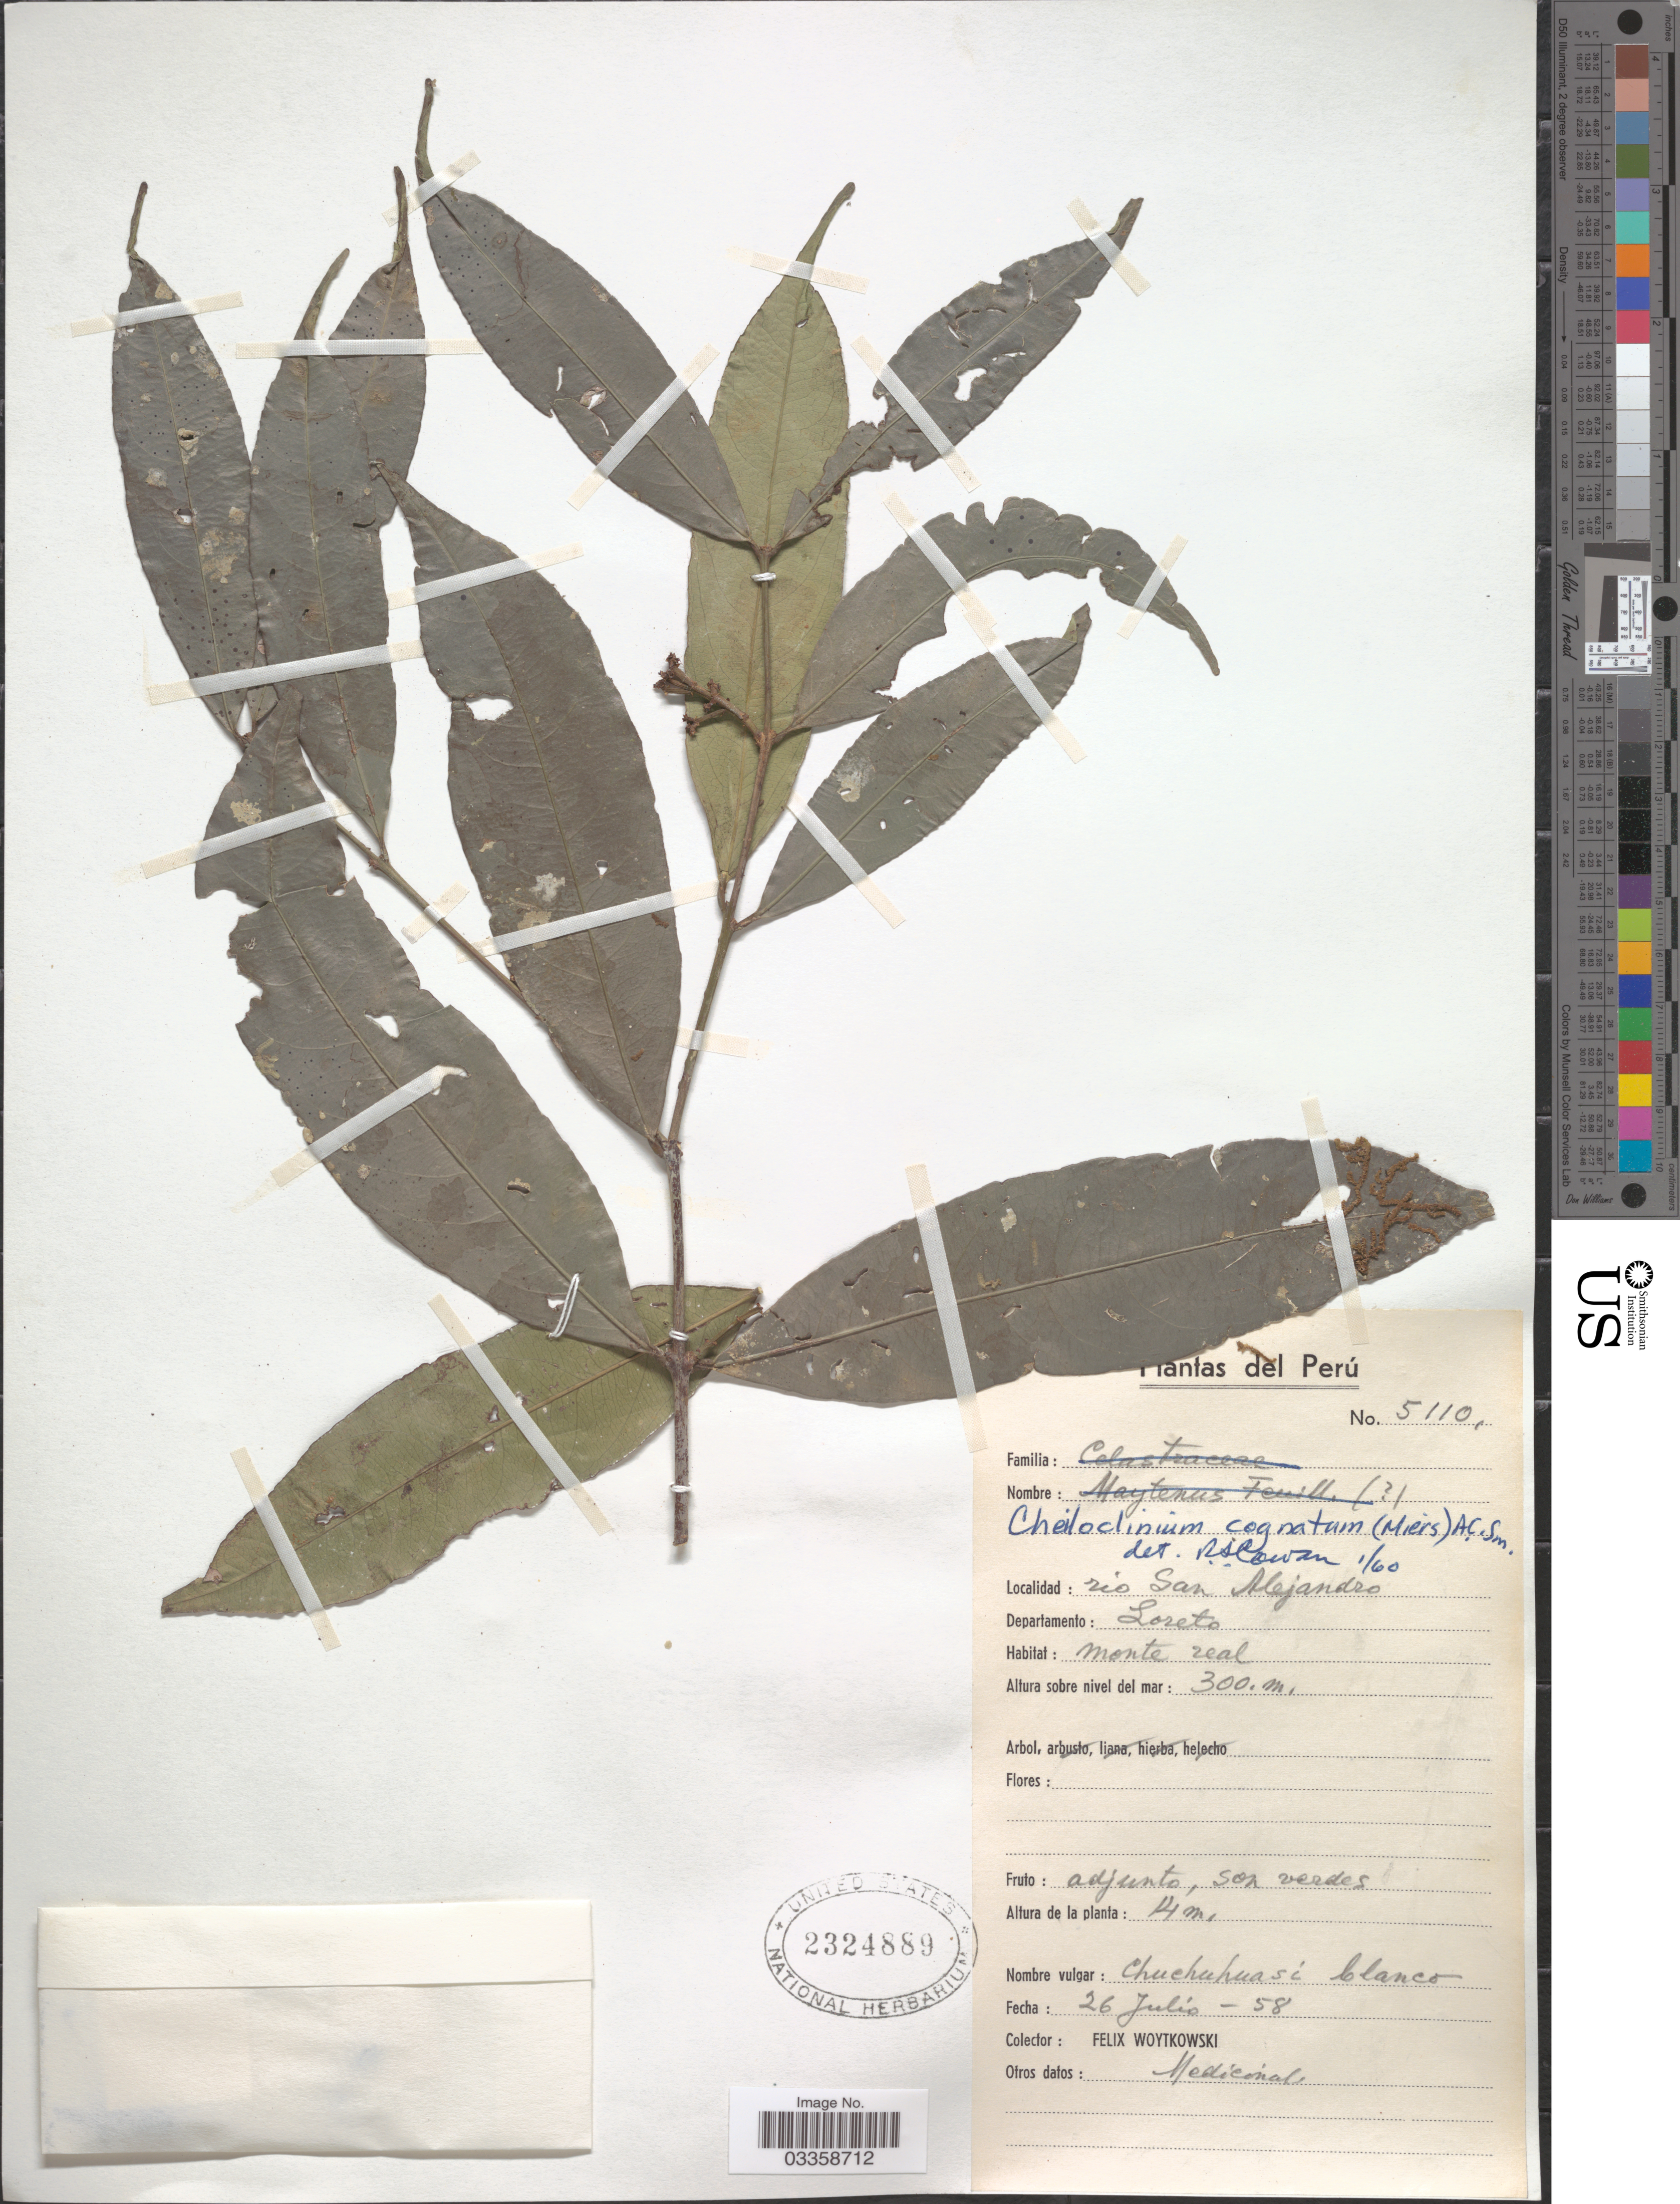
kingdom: Plantae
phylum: Tracheophyta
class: Magnoliopsida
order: Celastrales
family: Celastraceae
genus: Cheiloclinium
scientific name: Cheiloclinium cognatum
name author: (Miers) A.C. Sm.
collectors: F. Woytkowski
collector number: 5110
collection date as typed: Transcribed d/m/y: 26/7/58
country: Peru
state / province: Loreto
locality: Rio San Alejandro, Departamento: Loreto.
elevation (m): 300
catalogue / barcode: US 2324889